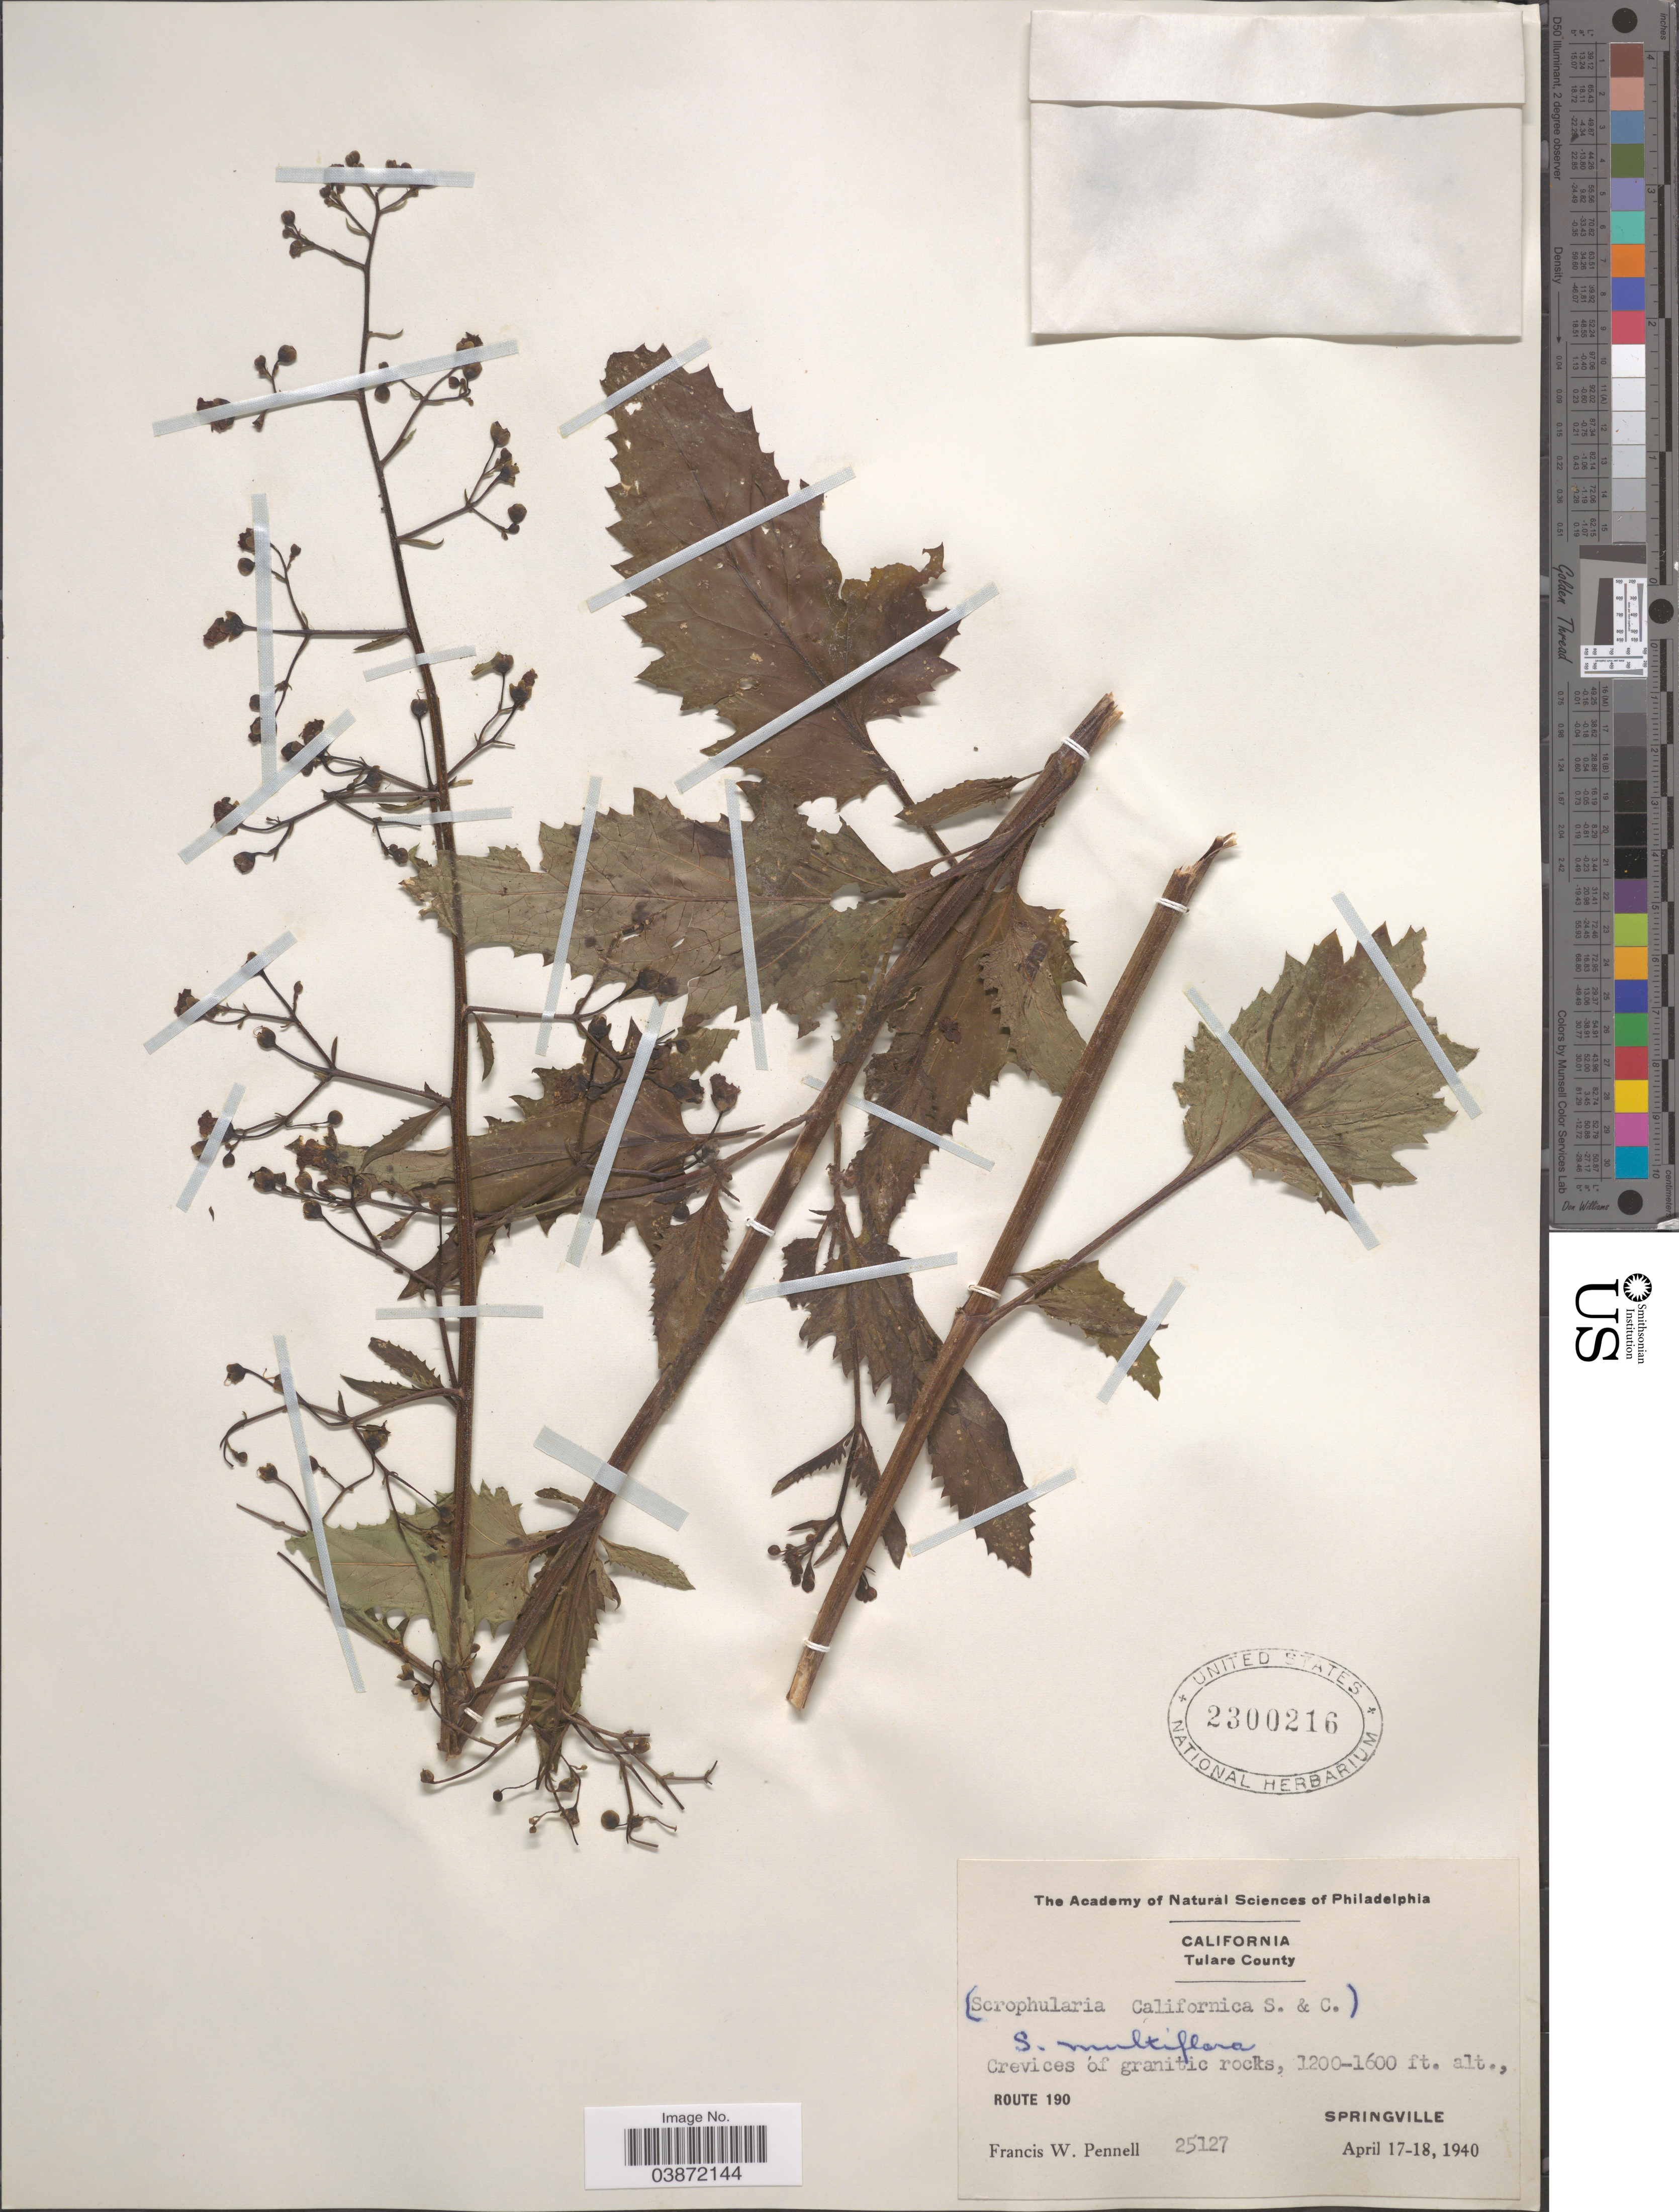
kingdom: Plantae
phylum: Tracheophyta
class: Magnoliopsida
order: Lamiales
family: Scrophulariaceae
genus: Scrophularia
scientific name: Scrophularia multiflora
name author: Pennell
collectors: F. W. Pennell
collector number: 25127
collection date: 1940-04-17/1940-04-18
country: United States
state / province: California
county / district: Tulare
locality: Tulare County. Crevices of granitic rocks, Route 190. Springville.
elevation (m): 366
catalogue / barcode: US 2300216